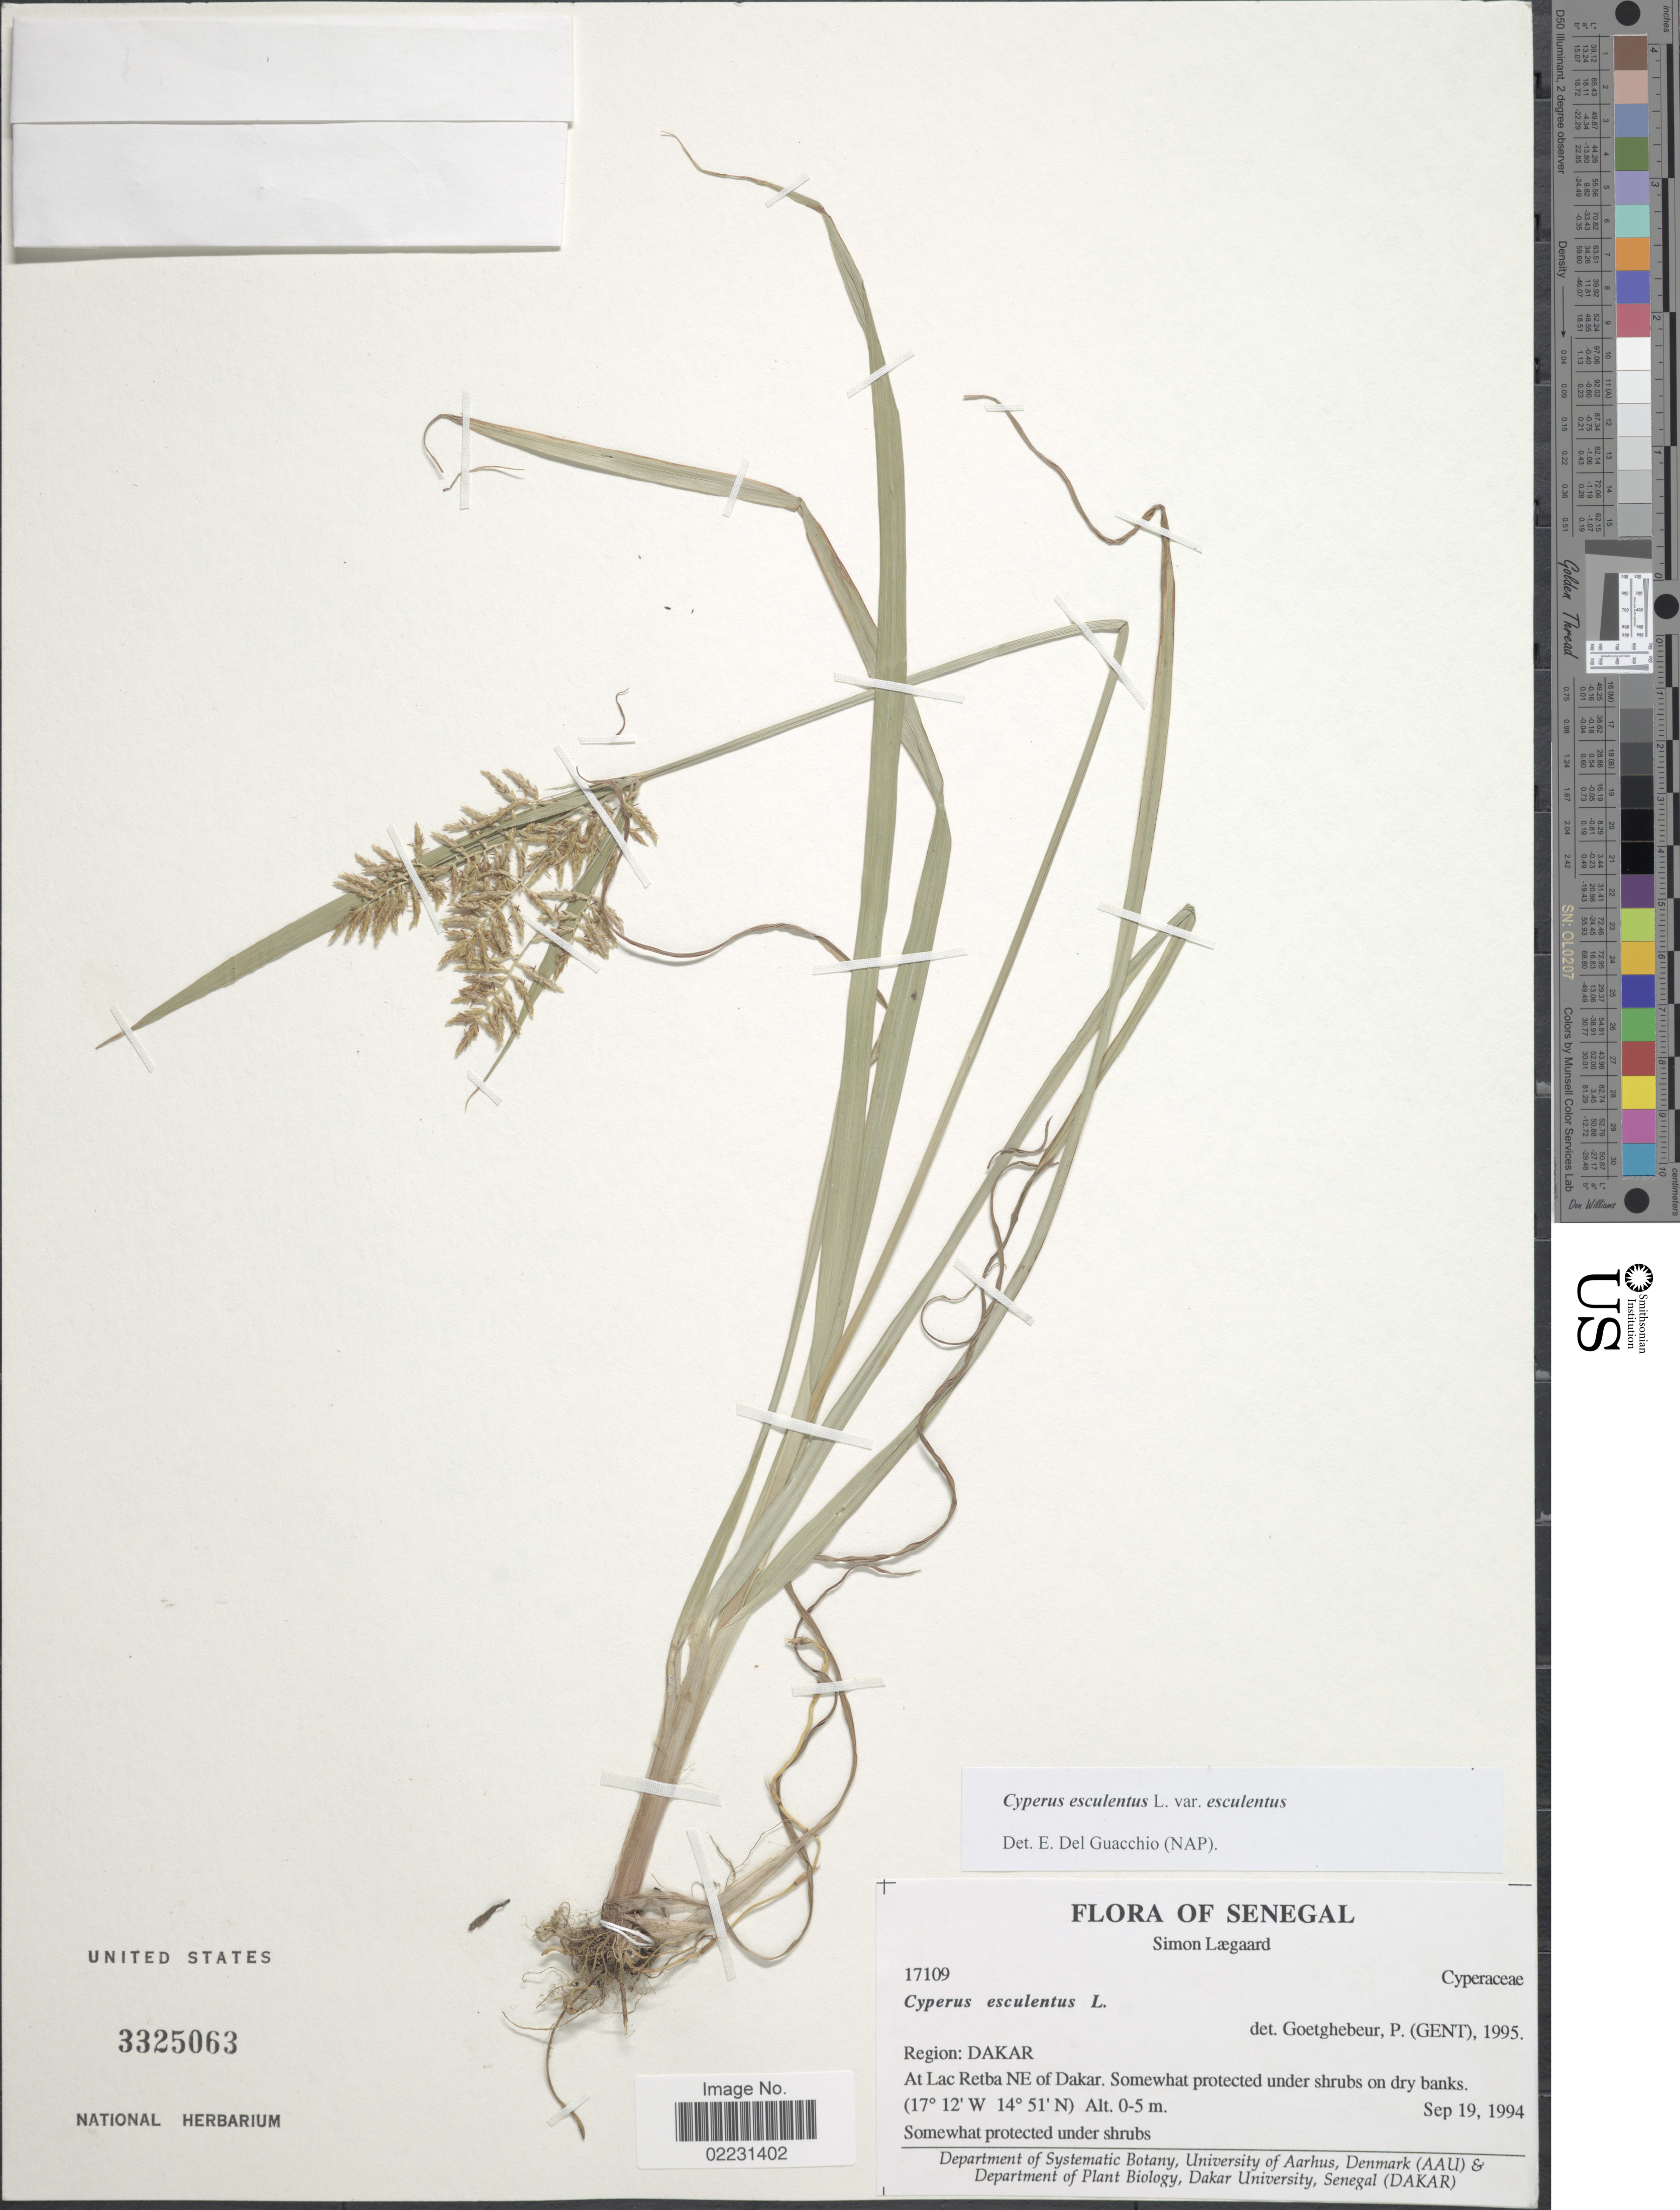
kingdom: Plantae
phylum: Tracheophyta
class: Liliopsida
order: Poales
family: Cyperaceae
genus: Cyperus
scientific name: Cyperus esculentus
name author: L.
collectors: S. Lægaard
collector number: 17109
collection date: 1994-09-19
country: Senegal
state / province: Dakar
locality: Region: Dakar, At Lac Retba NE of Dakar.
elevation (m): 0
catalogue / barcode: US 3325063